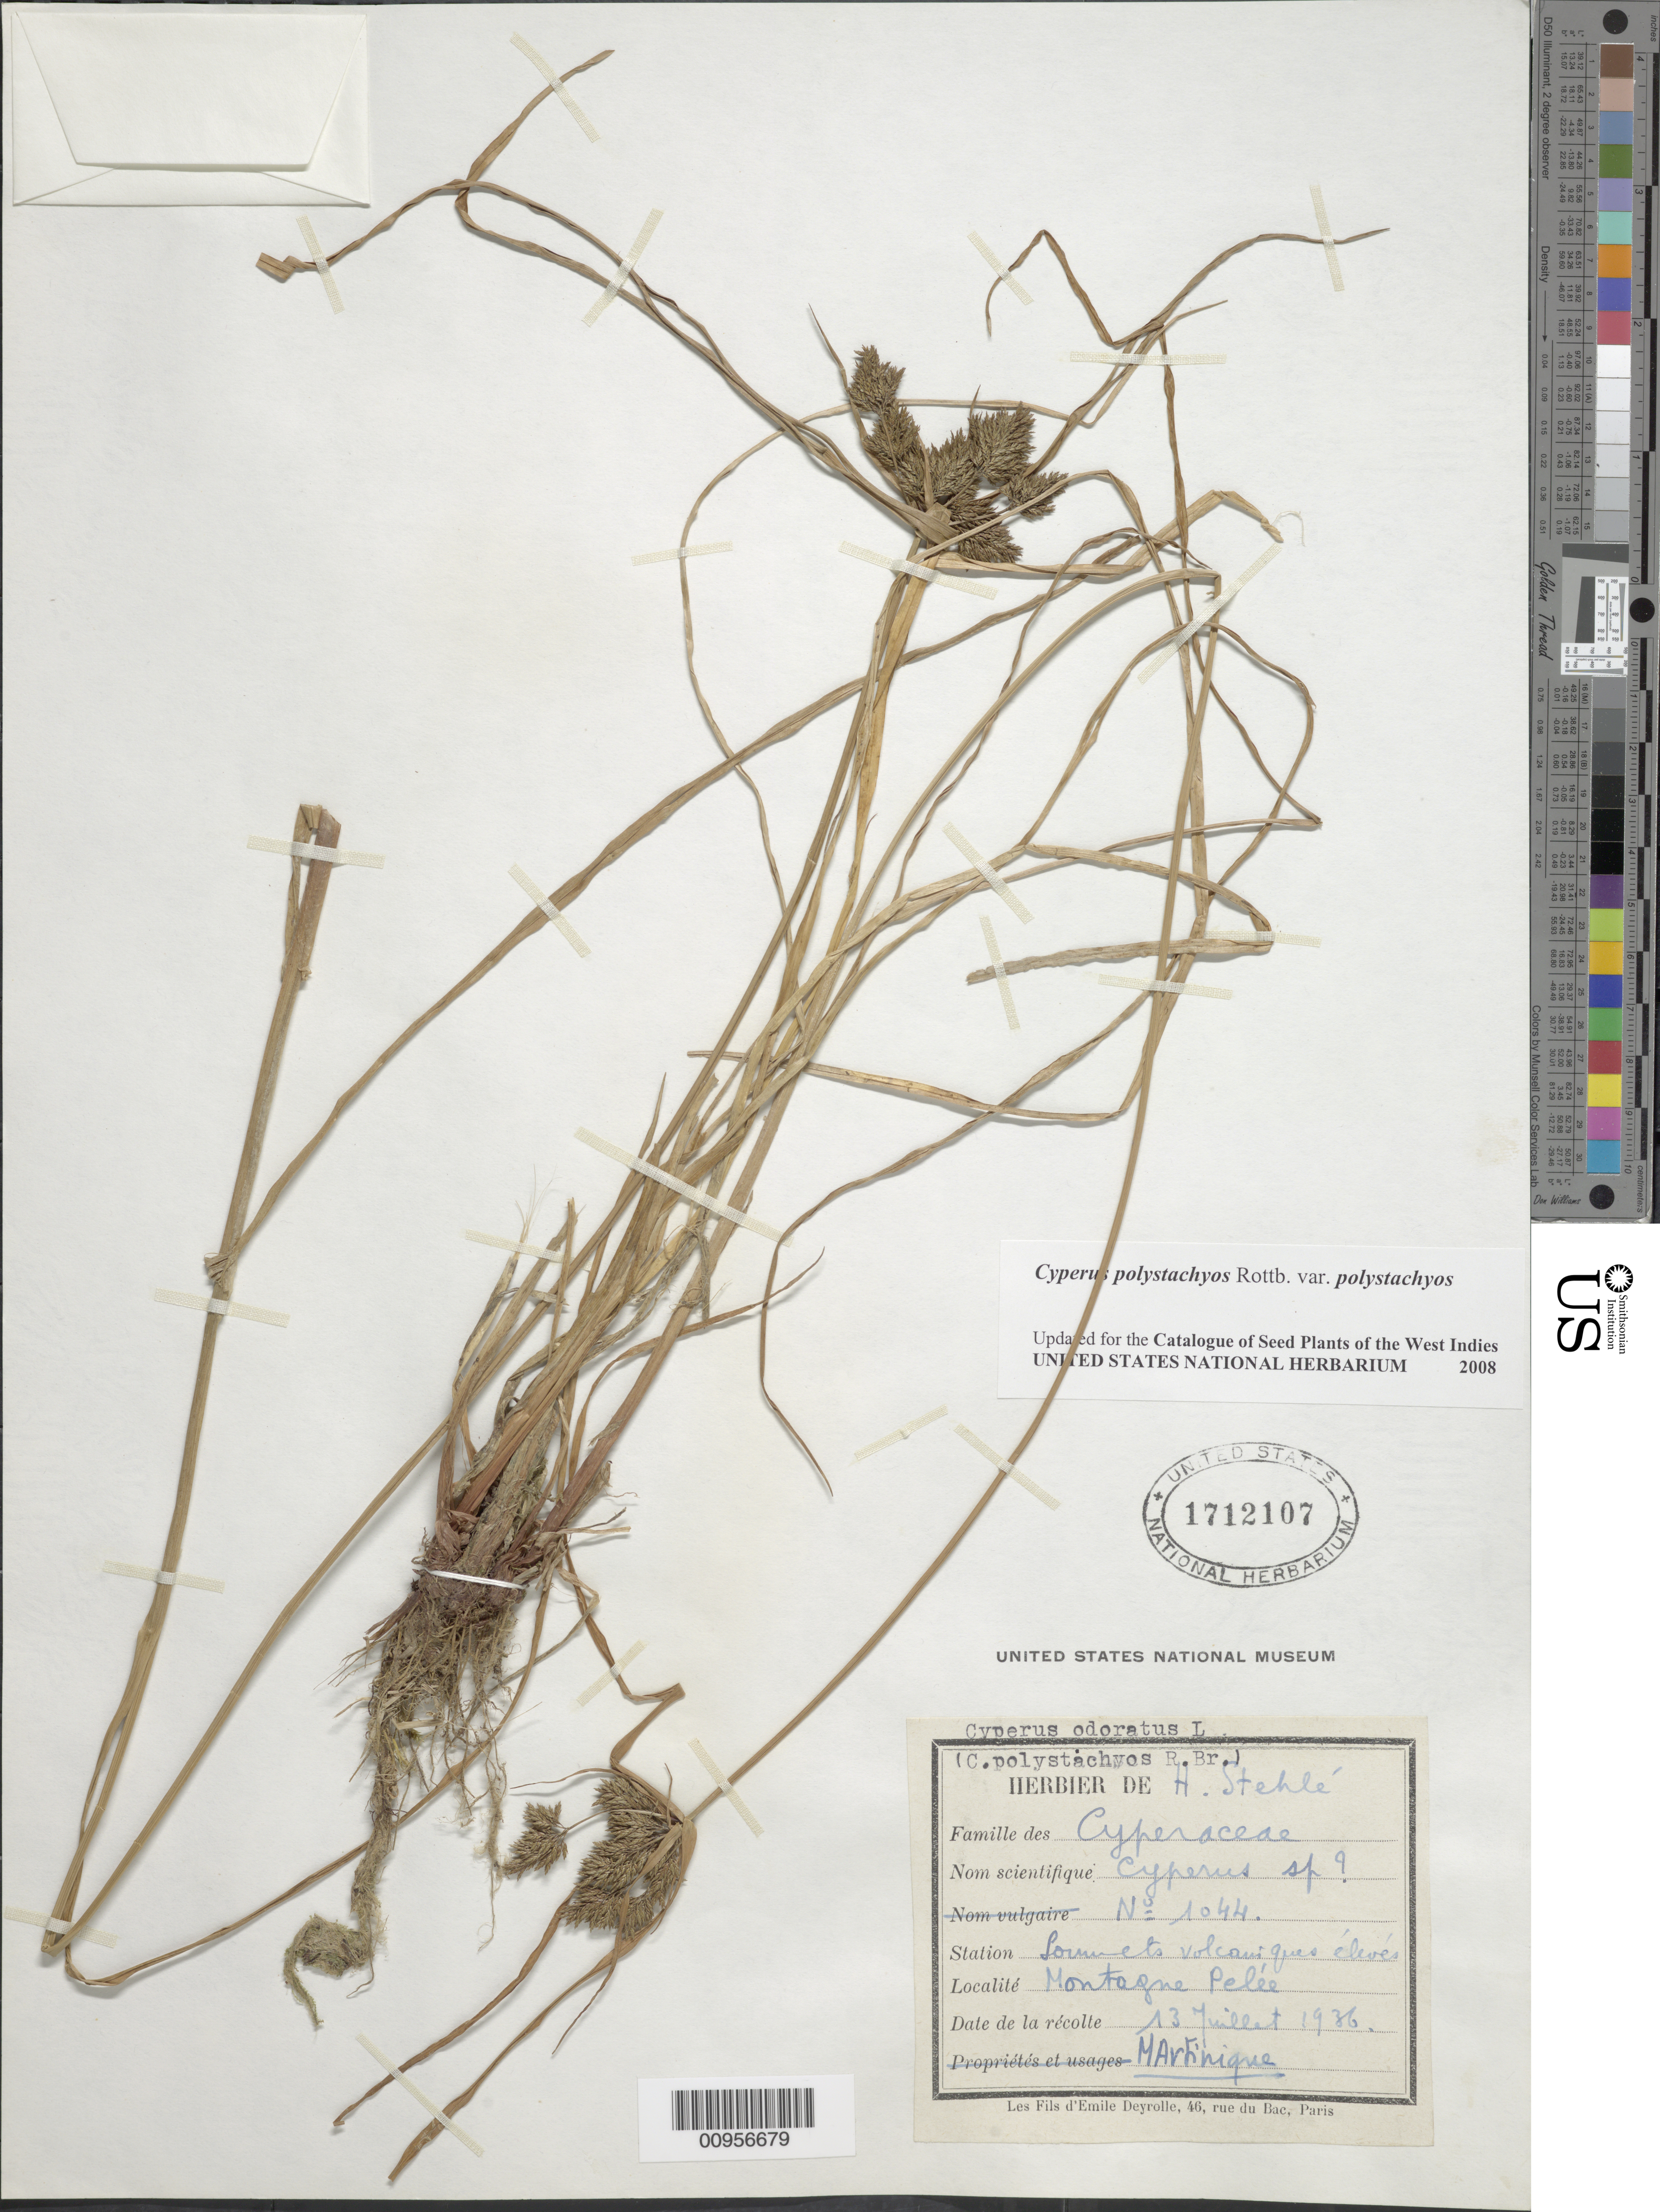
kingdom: Plantae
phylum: Tracheophyta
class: Liliopsida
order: Poales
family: Cyperaceae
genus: Cyperus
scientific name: Cyperus polystachyos var. polystachyos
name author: Rottb.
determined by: Strong, M. T., (US), Smithsonian Institution - National Museum of Natural History (UNITED STATES)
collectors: H. Stehlé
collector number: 1044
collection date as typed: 13 Jul 1936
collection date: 1936-07-13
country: Martinique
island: Martinique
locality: Montagne Pelée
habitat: Somets volcaniques élivés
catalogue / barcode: US 1712107